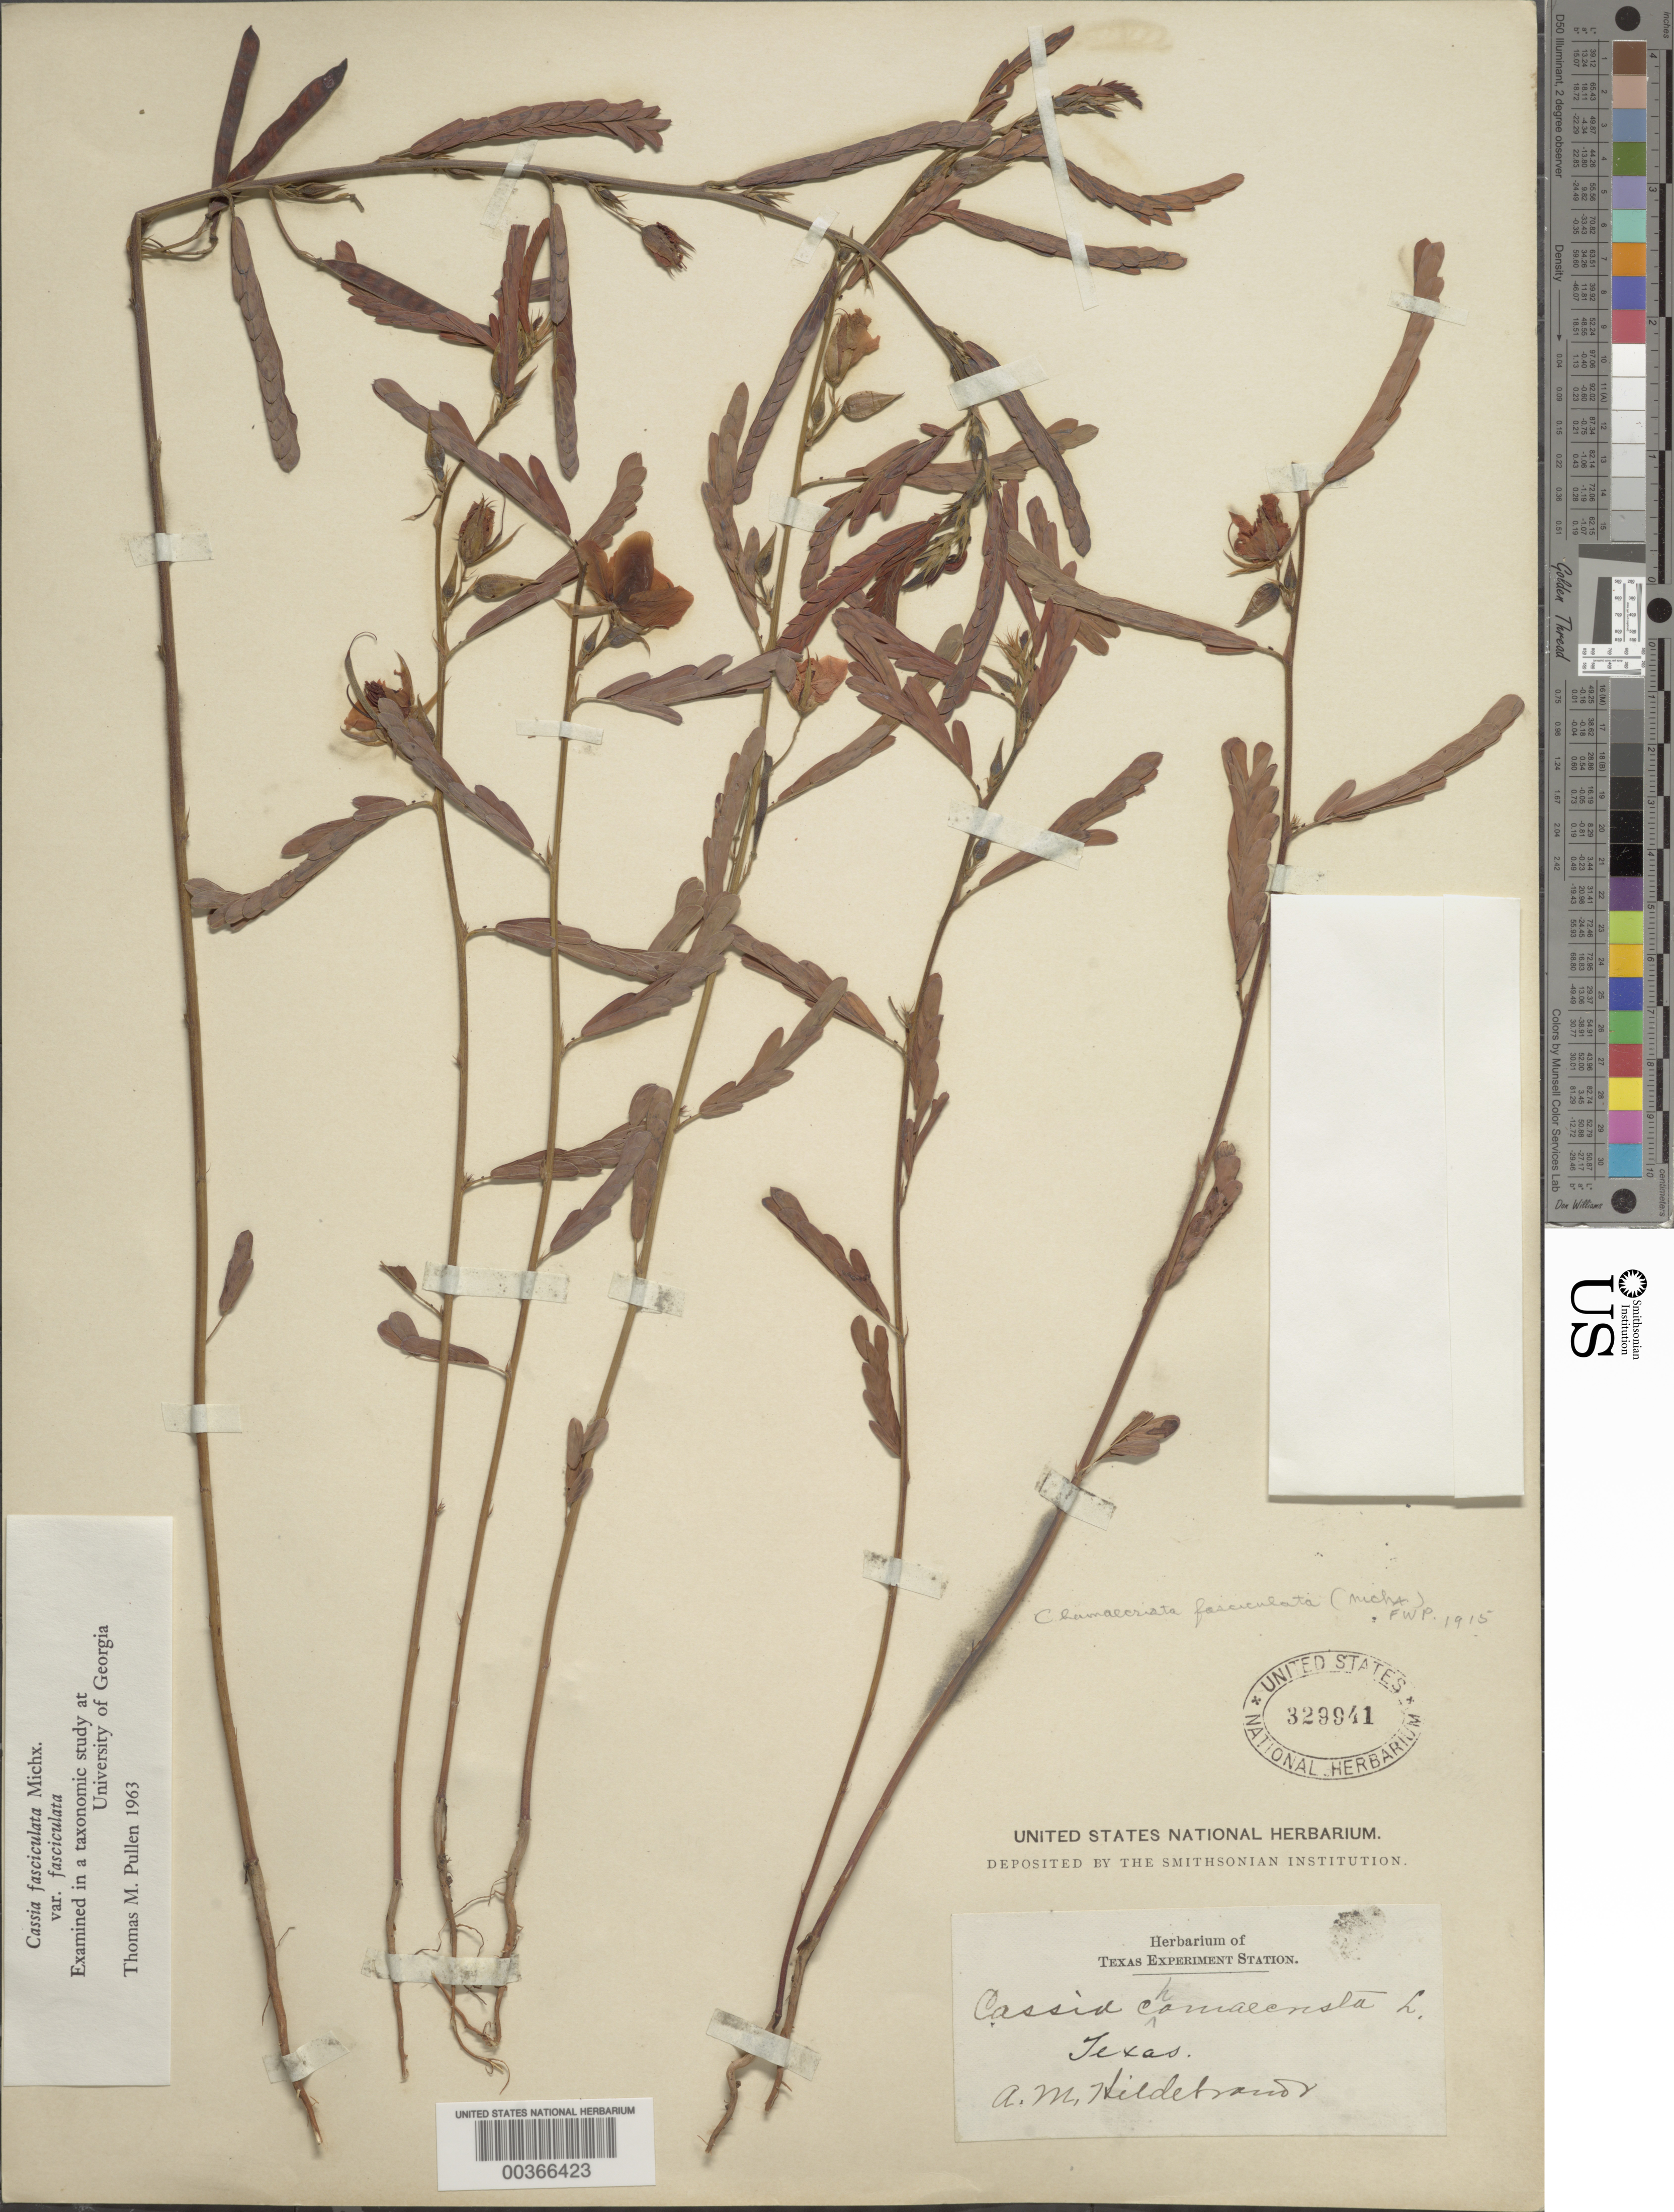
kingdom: Plantae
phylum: Tracheophyta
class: Magnoliopsida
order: Fabales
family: Fabaceae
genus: Chamaecrista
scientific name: Chamaecrista fasciculata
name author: (Michx.) Greene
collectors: A. Hildebrand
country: United States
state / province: Texas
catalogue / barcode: US 329941